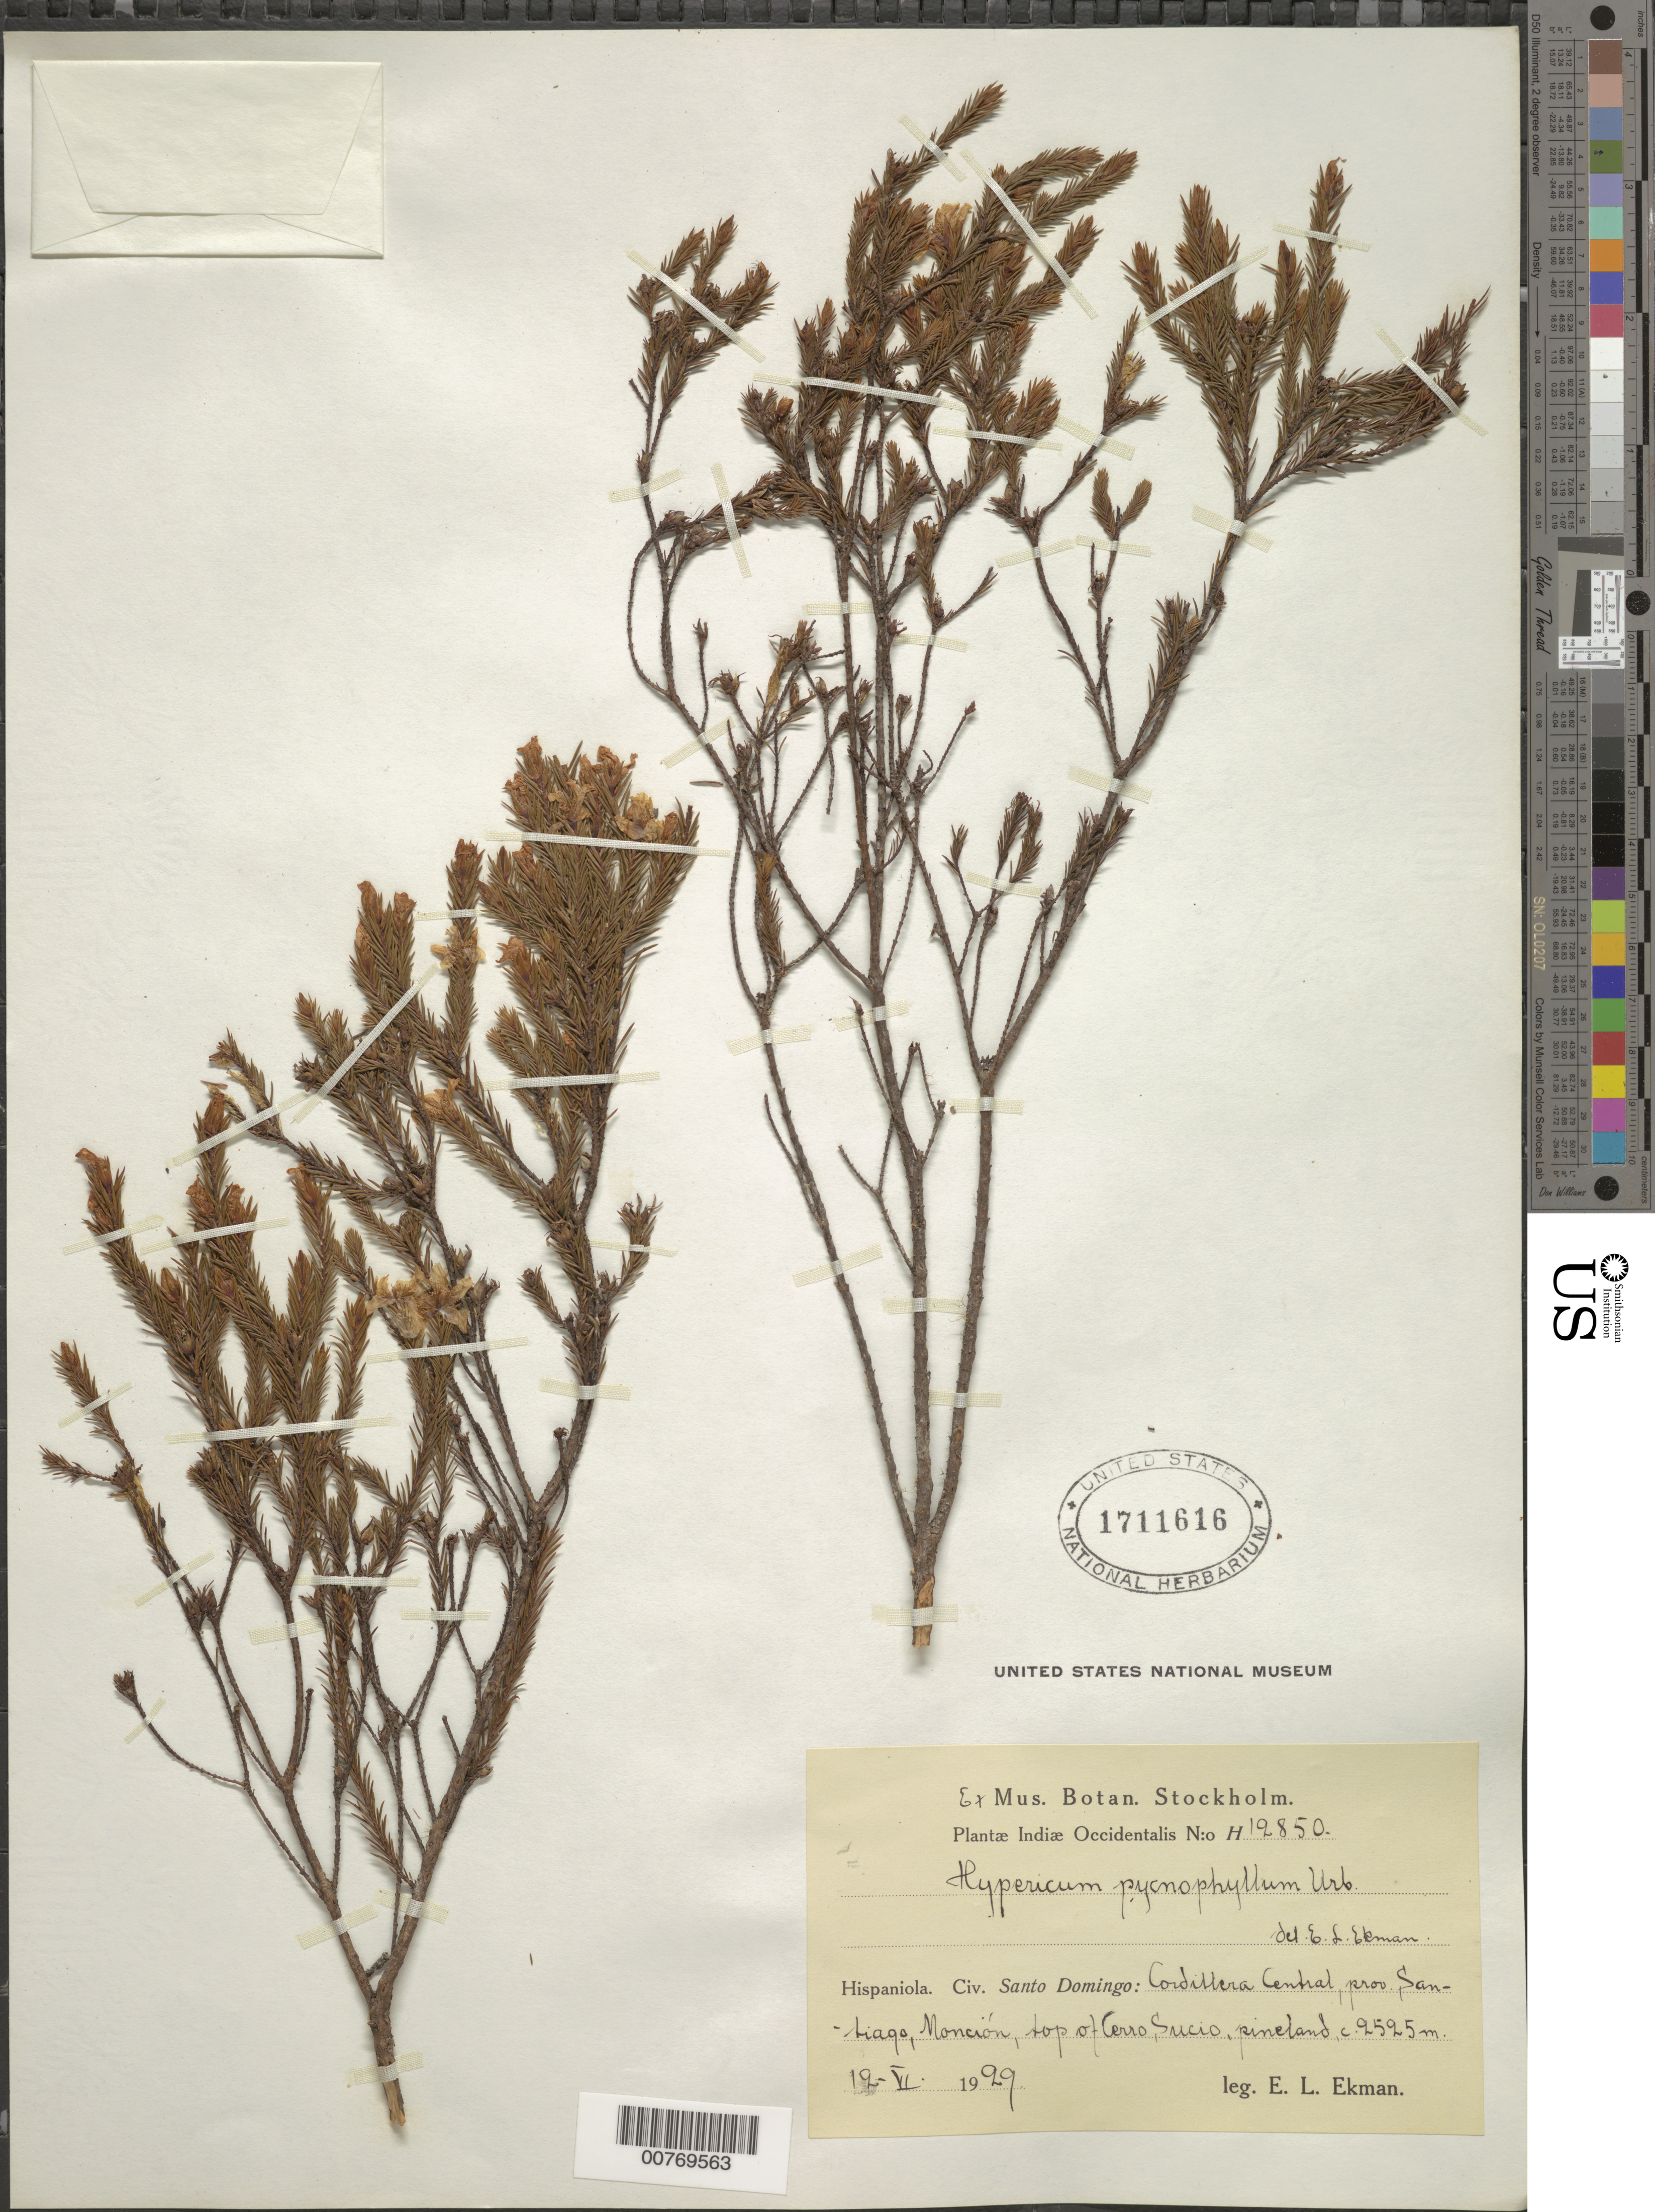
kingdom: Plantae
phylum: Tracheophyta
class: Magnoliopsida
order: Malpighiales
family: Hypericaceae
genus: Hypericum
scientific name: Hypericum pycnophyllum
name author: Urb.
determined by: Ekman, E. L.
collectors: E. L. Ekman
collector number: H 12850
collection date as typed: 12 Jun 1929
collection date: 1929-06-12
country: Dominican Republic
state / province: Santiago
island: Hispaniola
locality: Cordillera Central, Manción, top of Cerro Sucio.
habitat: Pineland.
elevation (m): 2525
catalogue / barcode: US 1711616